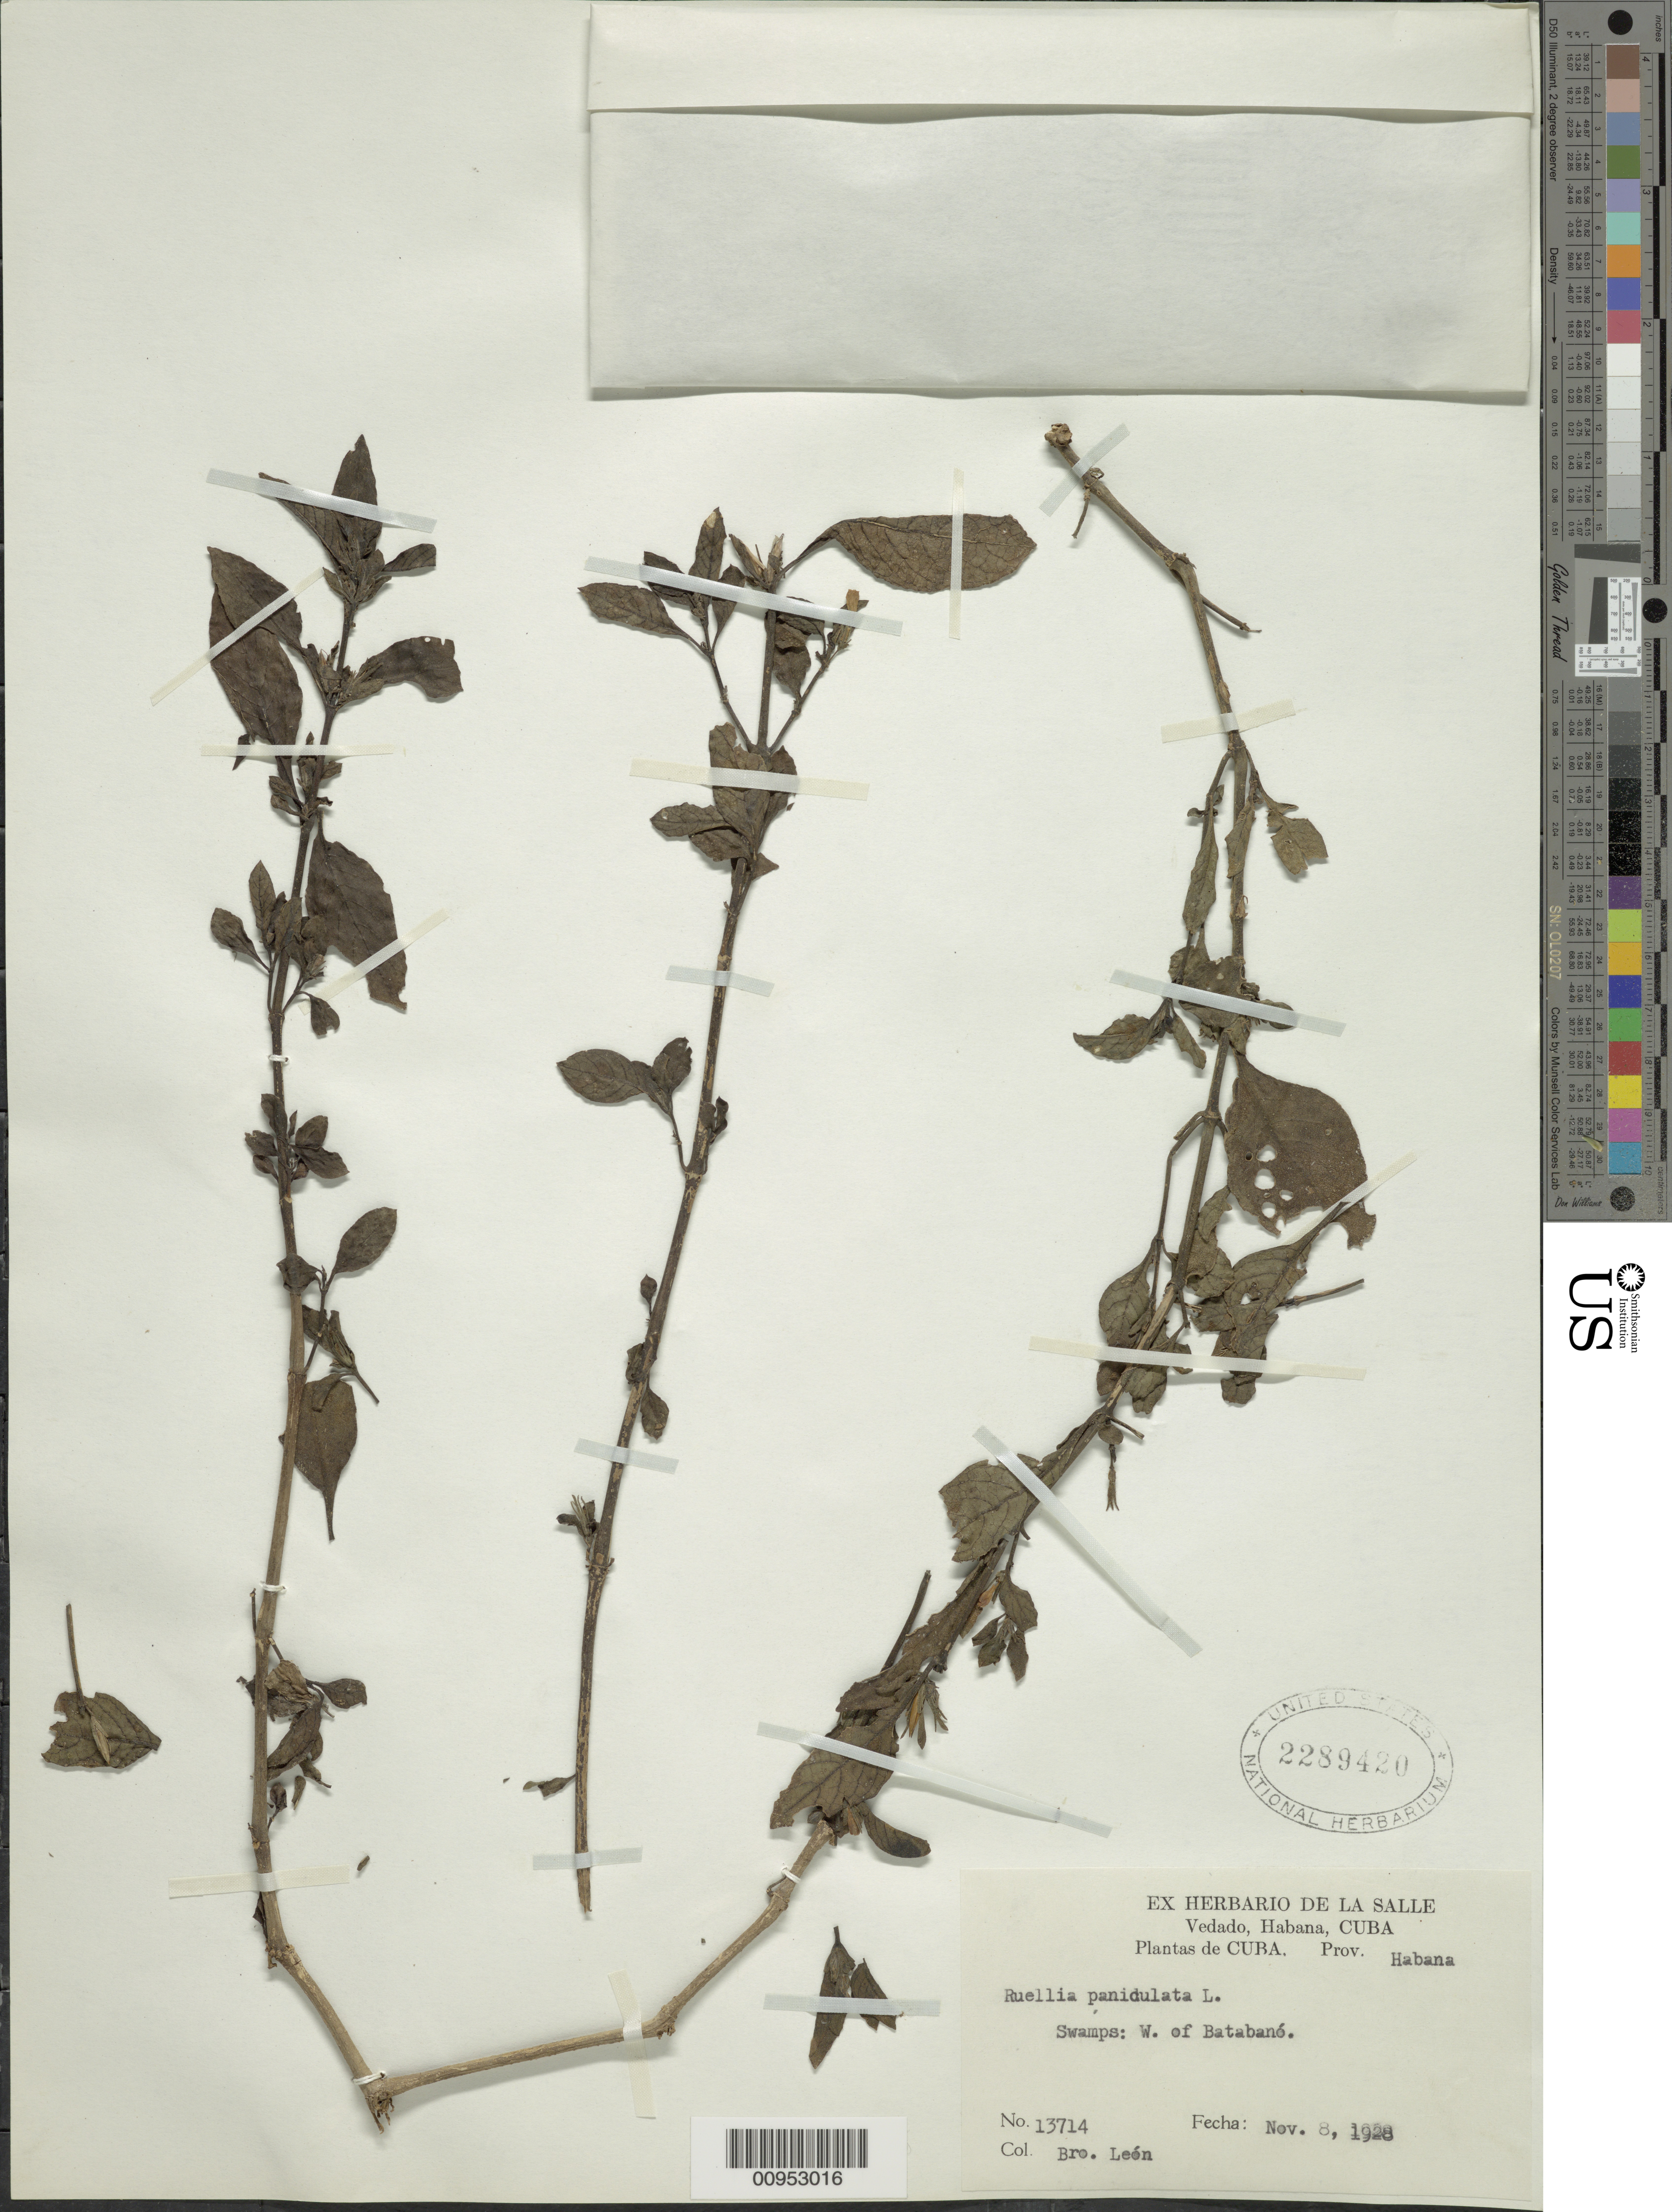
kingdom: Plantae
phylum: Tracheophyta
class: Magnoliopsida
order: Lamiales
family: Acanthaceae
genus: Ruellia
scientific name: Ruellia paniculata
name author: L.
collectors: Bro. León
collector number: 13714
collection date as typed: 08 Nov 1928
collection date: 1928-11-08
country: Cuba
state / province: La Habana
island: Cuba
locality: W of Batabanó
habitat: Swamps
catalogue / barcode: US 2289420